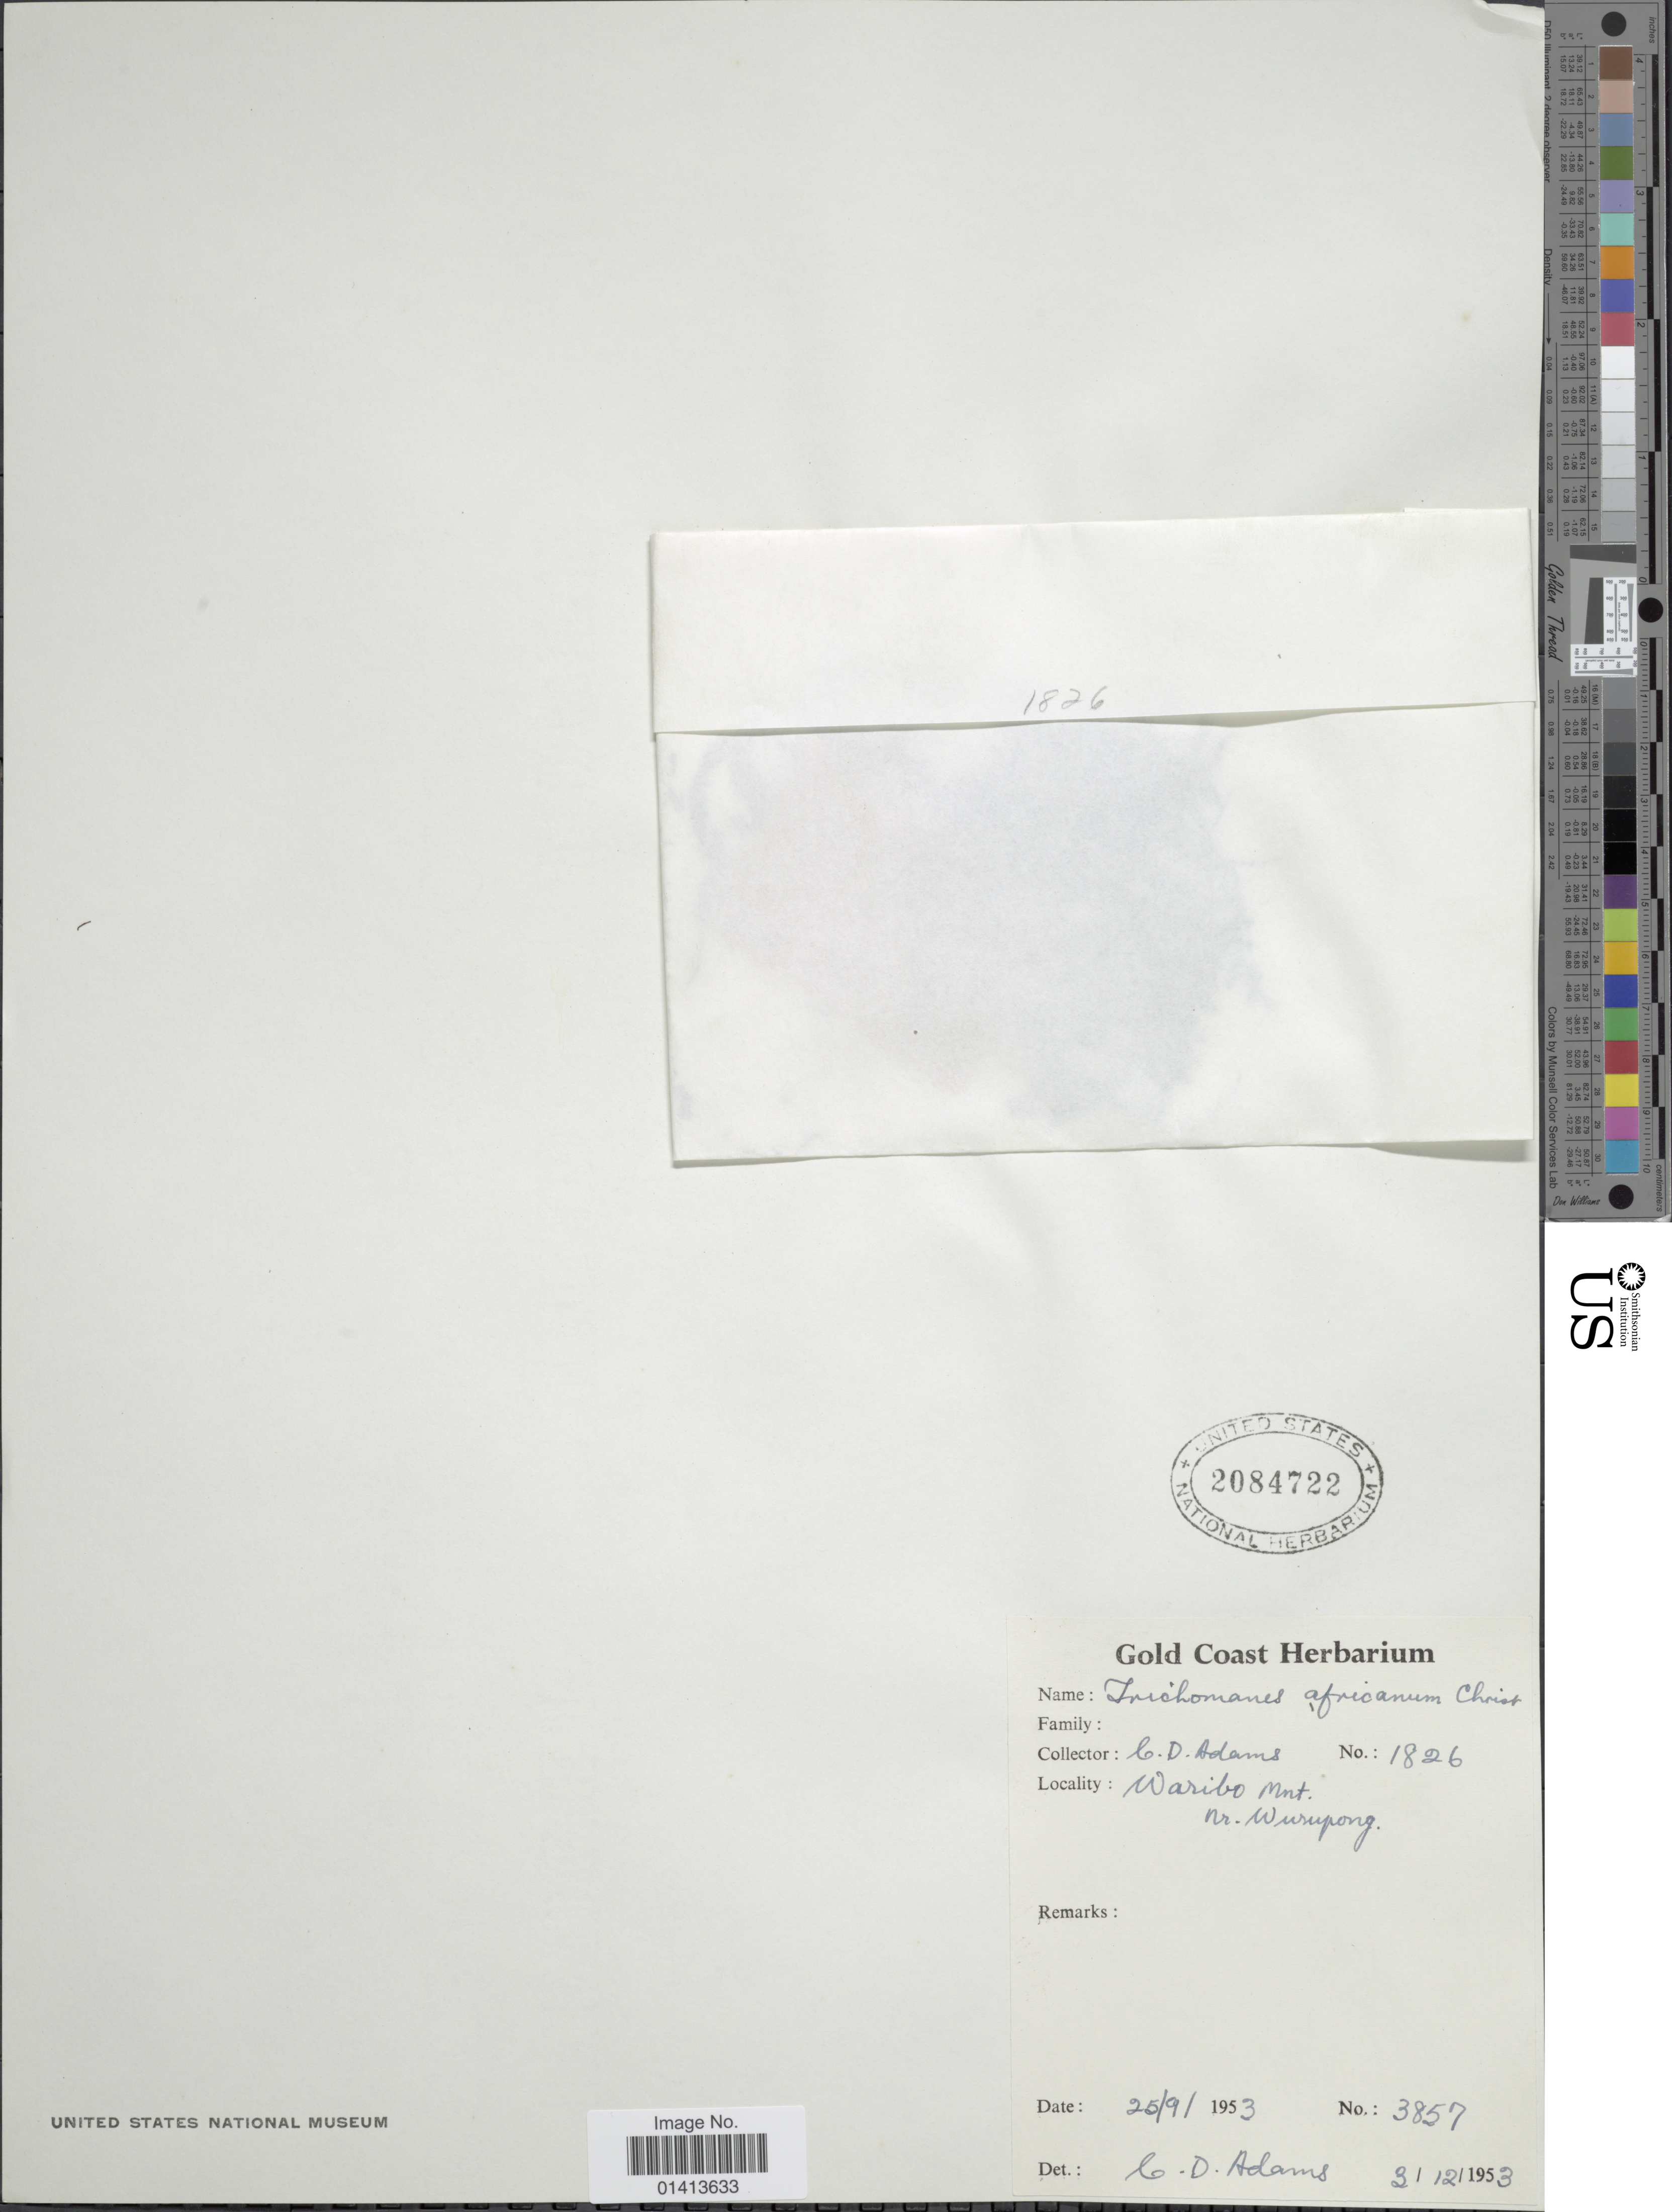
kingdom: Plantae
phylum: Tracheophyta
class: Polypodiopsida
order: Hymenophyllales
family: Hymenophyllaceae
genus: Crepidomanes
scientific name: Crepidomanes africanum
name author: (Christ) Ebihara & Dubuisson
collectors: C. D. Adams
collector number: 1826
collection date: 1953-09-25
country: Ghana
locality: Gold Coast, Waribo Mnt nr. Wurupong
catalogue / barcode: US 2084722